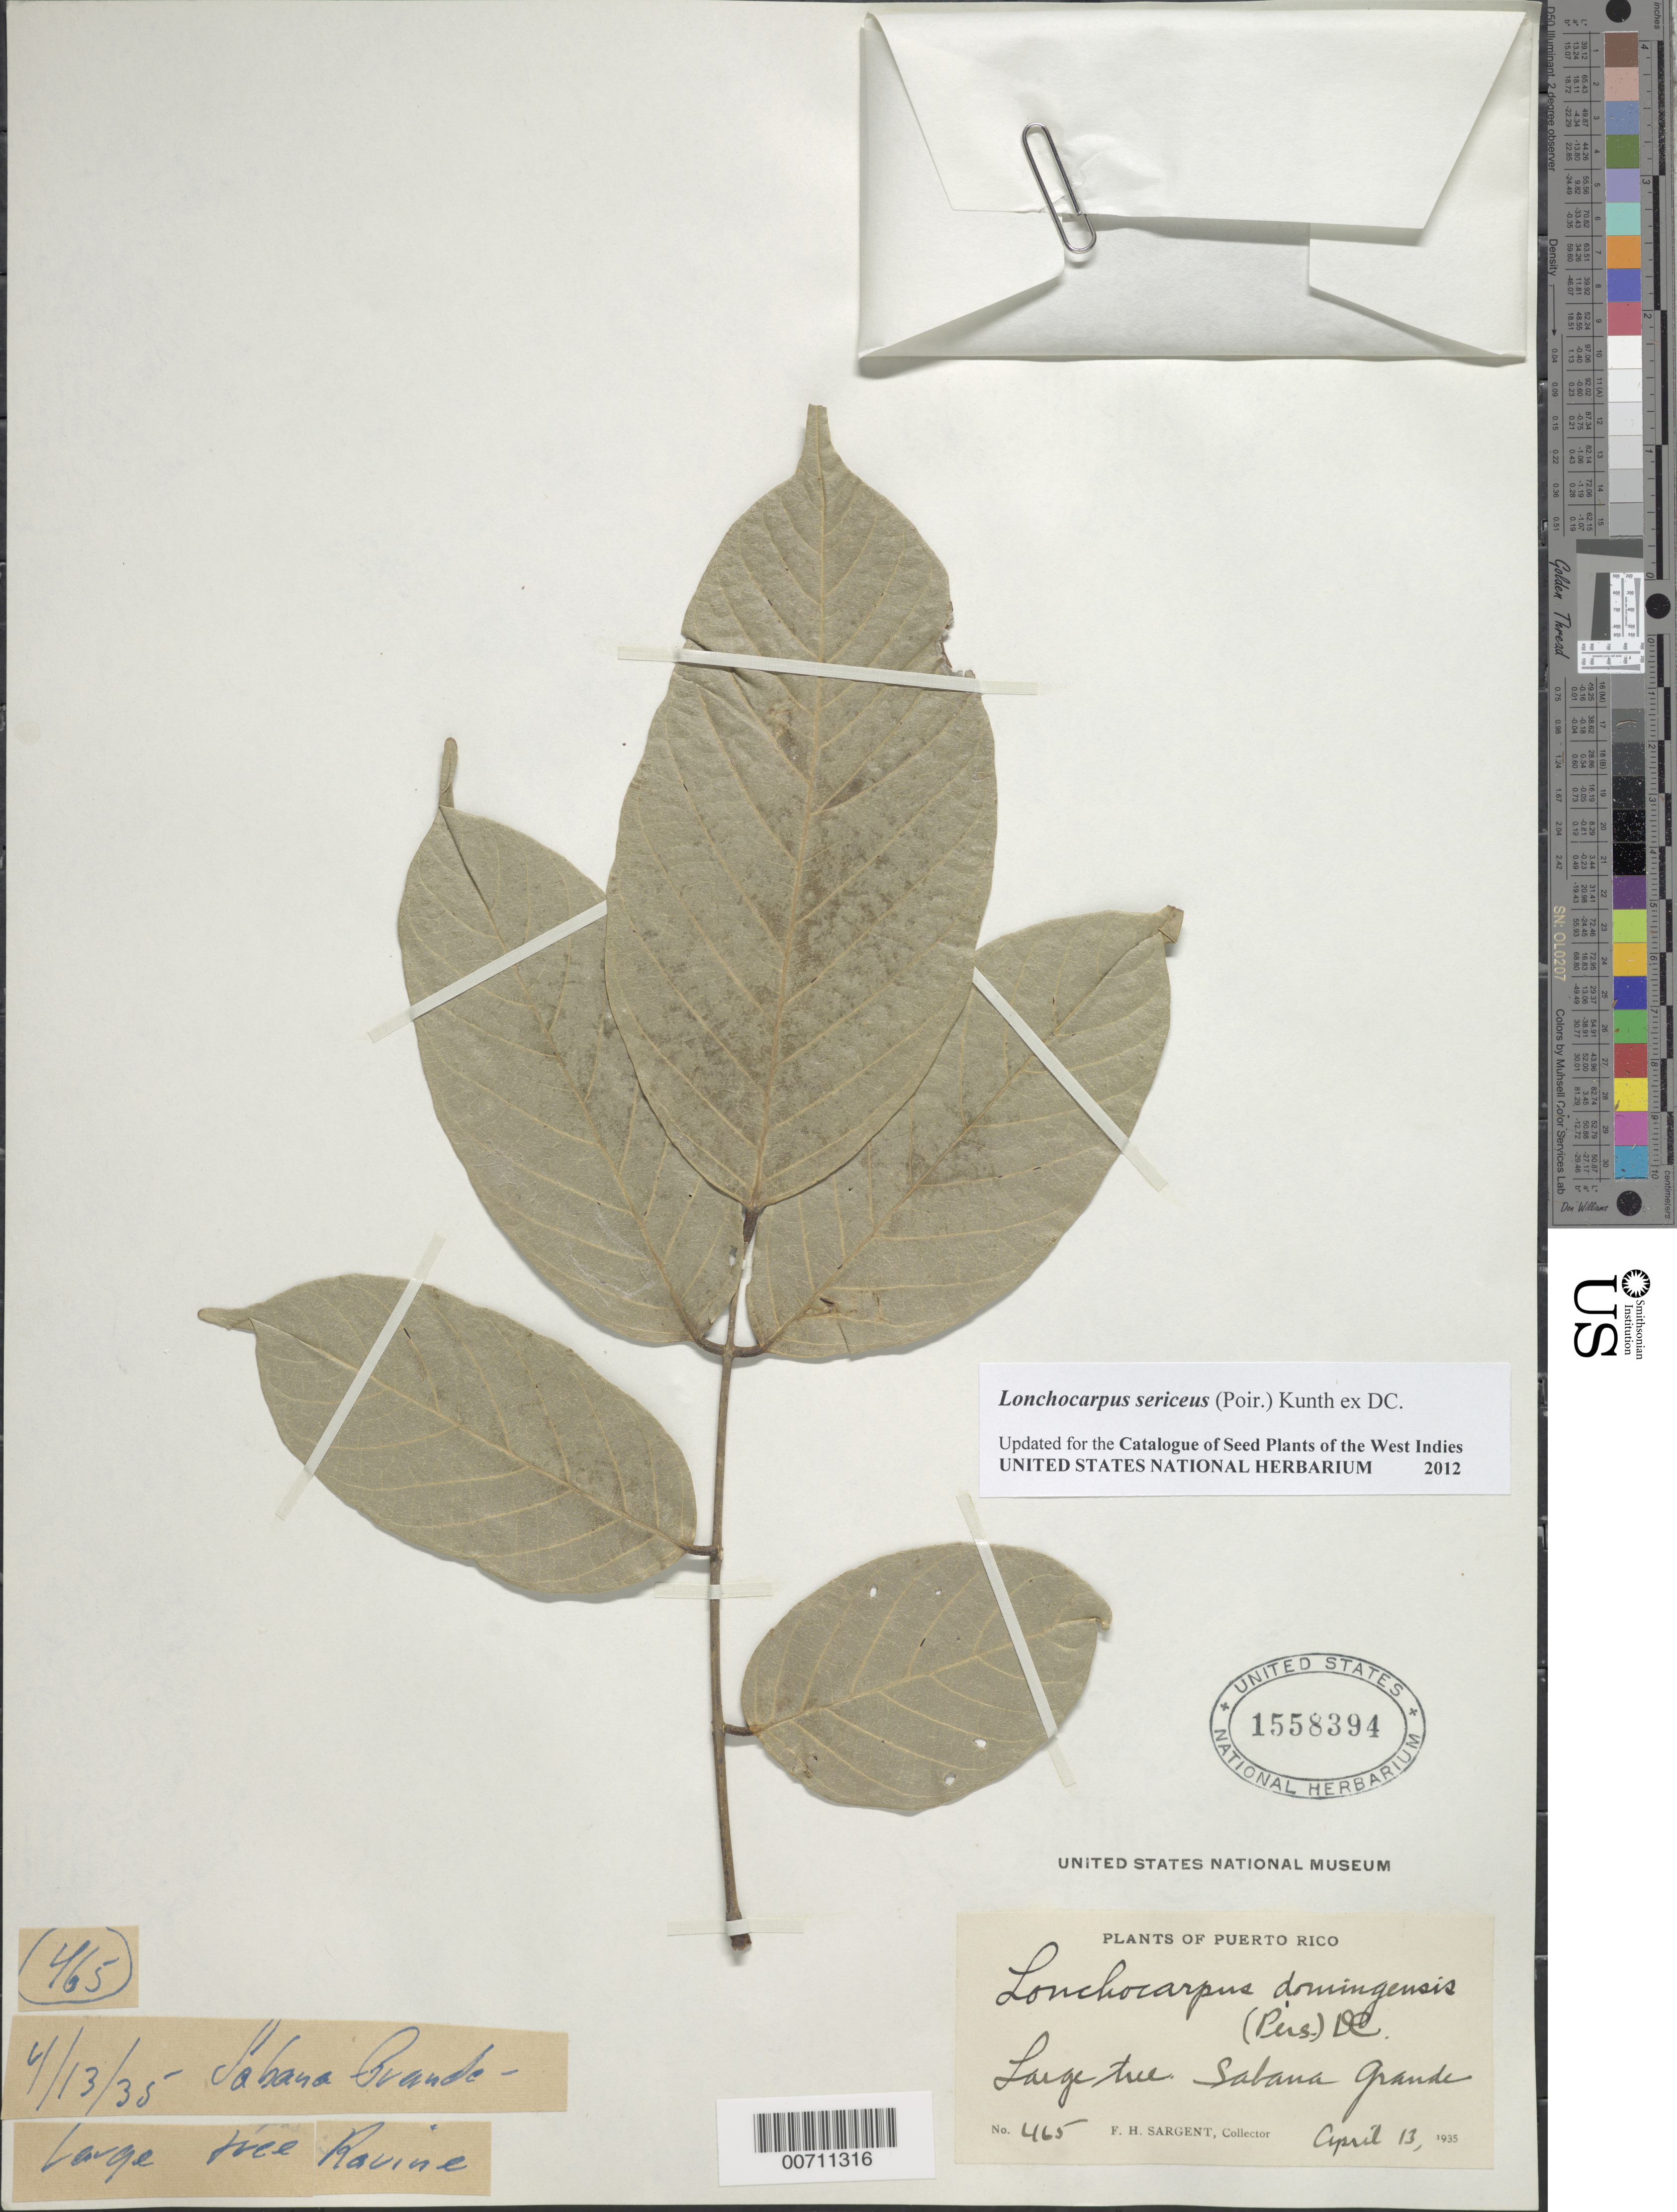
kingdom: Plantae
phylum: Tracheophyta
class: Magnoliopsida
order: Fabales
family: Fabaceae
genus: Lonchocarpus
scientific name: Lonchocarpus sericeus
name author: (Poir.) Kunth ex DC.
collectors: F. H. Sargent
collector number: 465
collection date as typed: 13 Apr 1935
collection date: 1935-04-13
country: Puerto Rico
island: Greater Antilles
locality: Sabana Grande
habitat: Ravine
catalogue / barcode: US 1558394